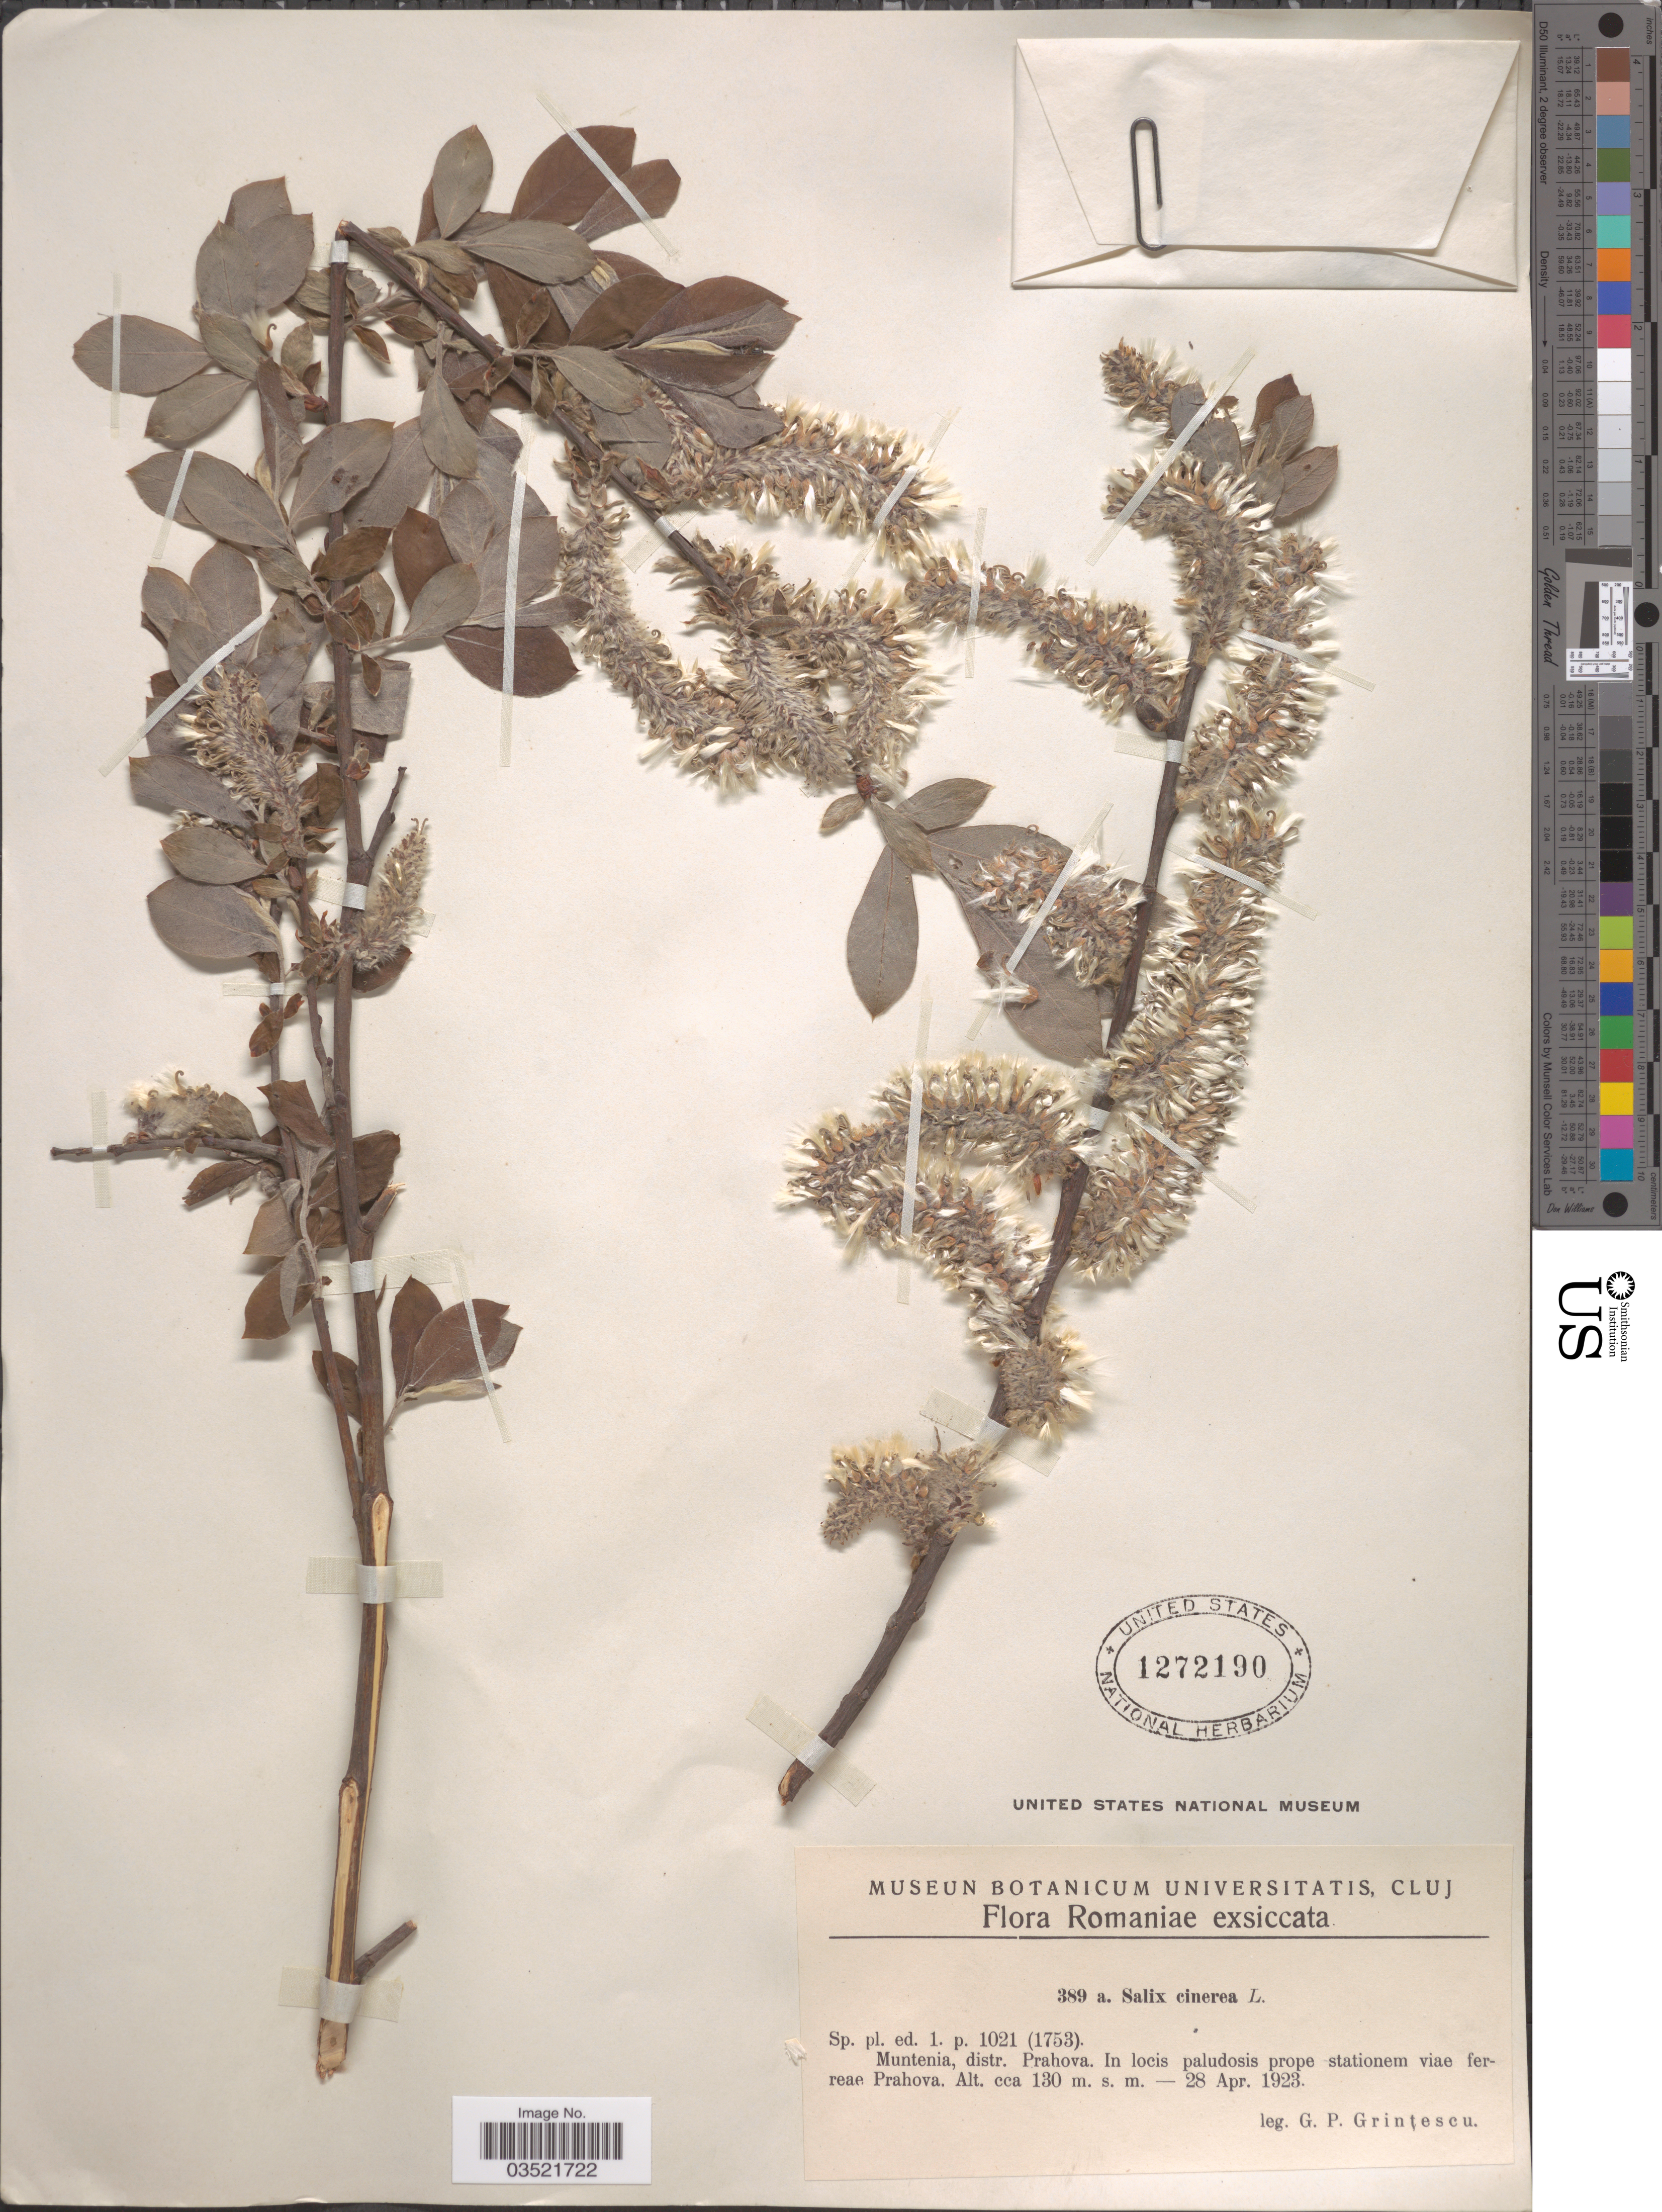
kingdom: Plantae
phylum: Tracheophyta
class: Magnoliopsida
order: Malpighiales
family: Salicaceae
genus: Salix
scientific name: Salix cinerea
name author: L.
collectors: G. Grintescu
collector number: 389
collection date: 1923-04-28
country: Romania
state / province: Prahova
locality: Muntenia, distr. Prahova. In locis paludosis prope stationem viae ferreae Prahova.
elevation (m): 130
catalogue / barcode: US 1272190